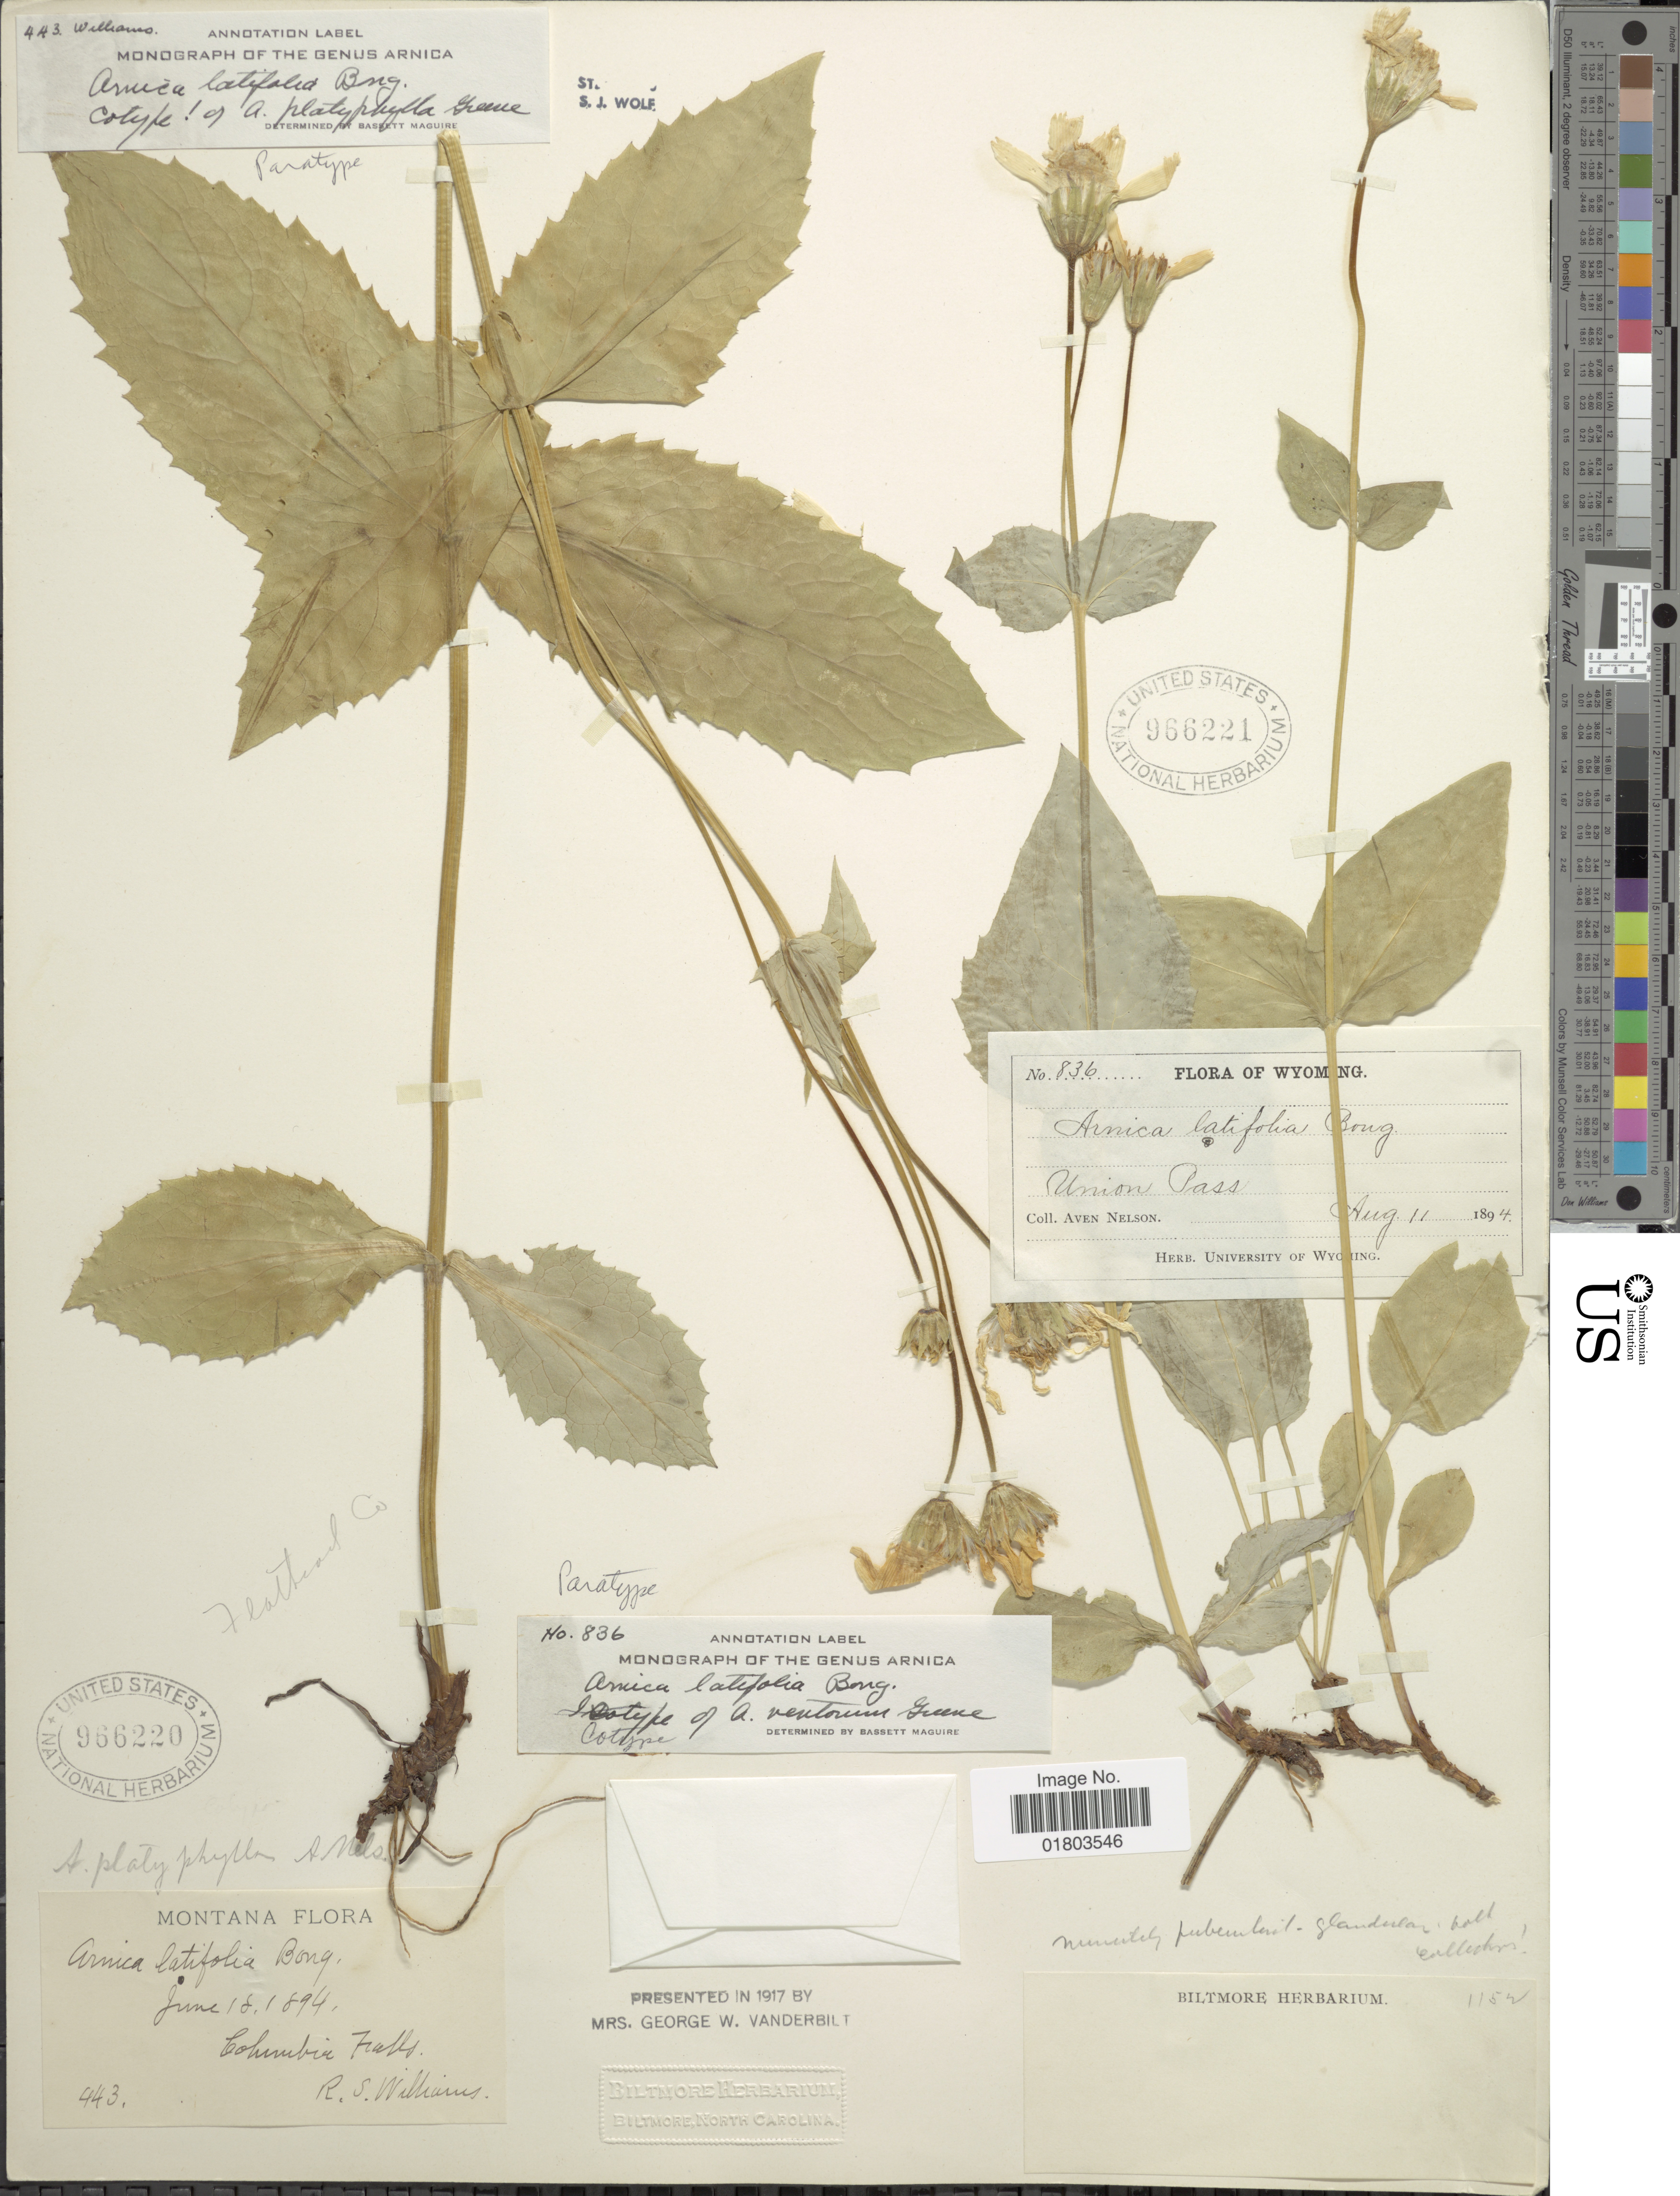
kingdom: Plantae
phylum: Tracheophyta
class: Magnoliopsida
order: Asterales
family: Asteraceae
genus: Arnica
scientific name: Arnica latifolia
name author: Bong.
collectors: A. Nelson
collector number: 836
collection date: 1894-08-11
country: United States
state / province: Wyoming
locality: Union Pass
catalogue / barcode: US 966221-2